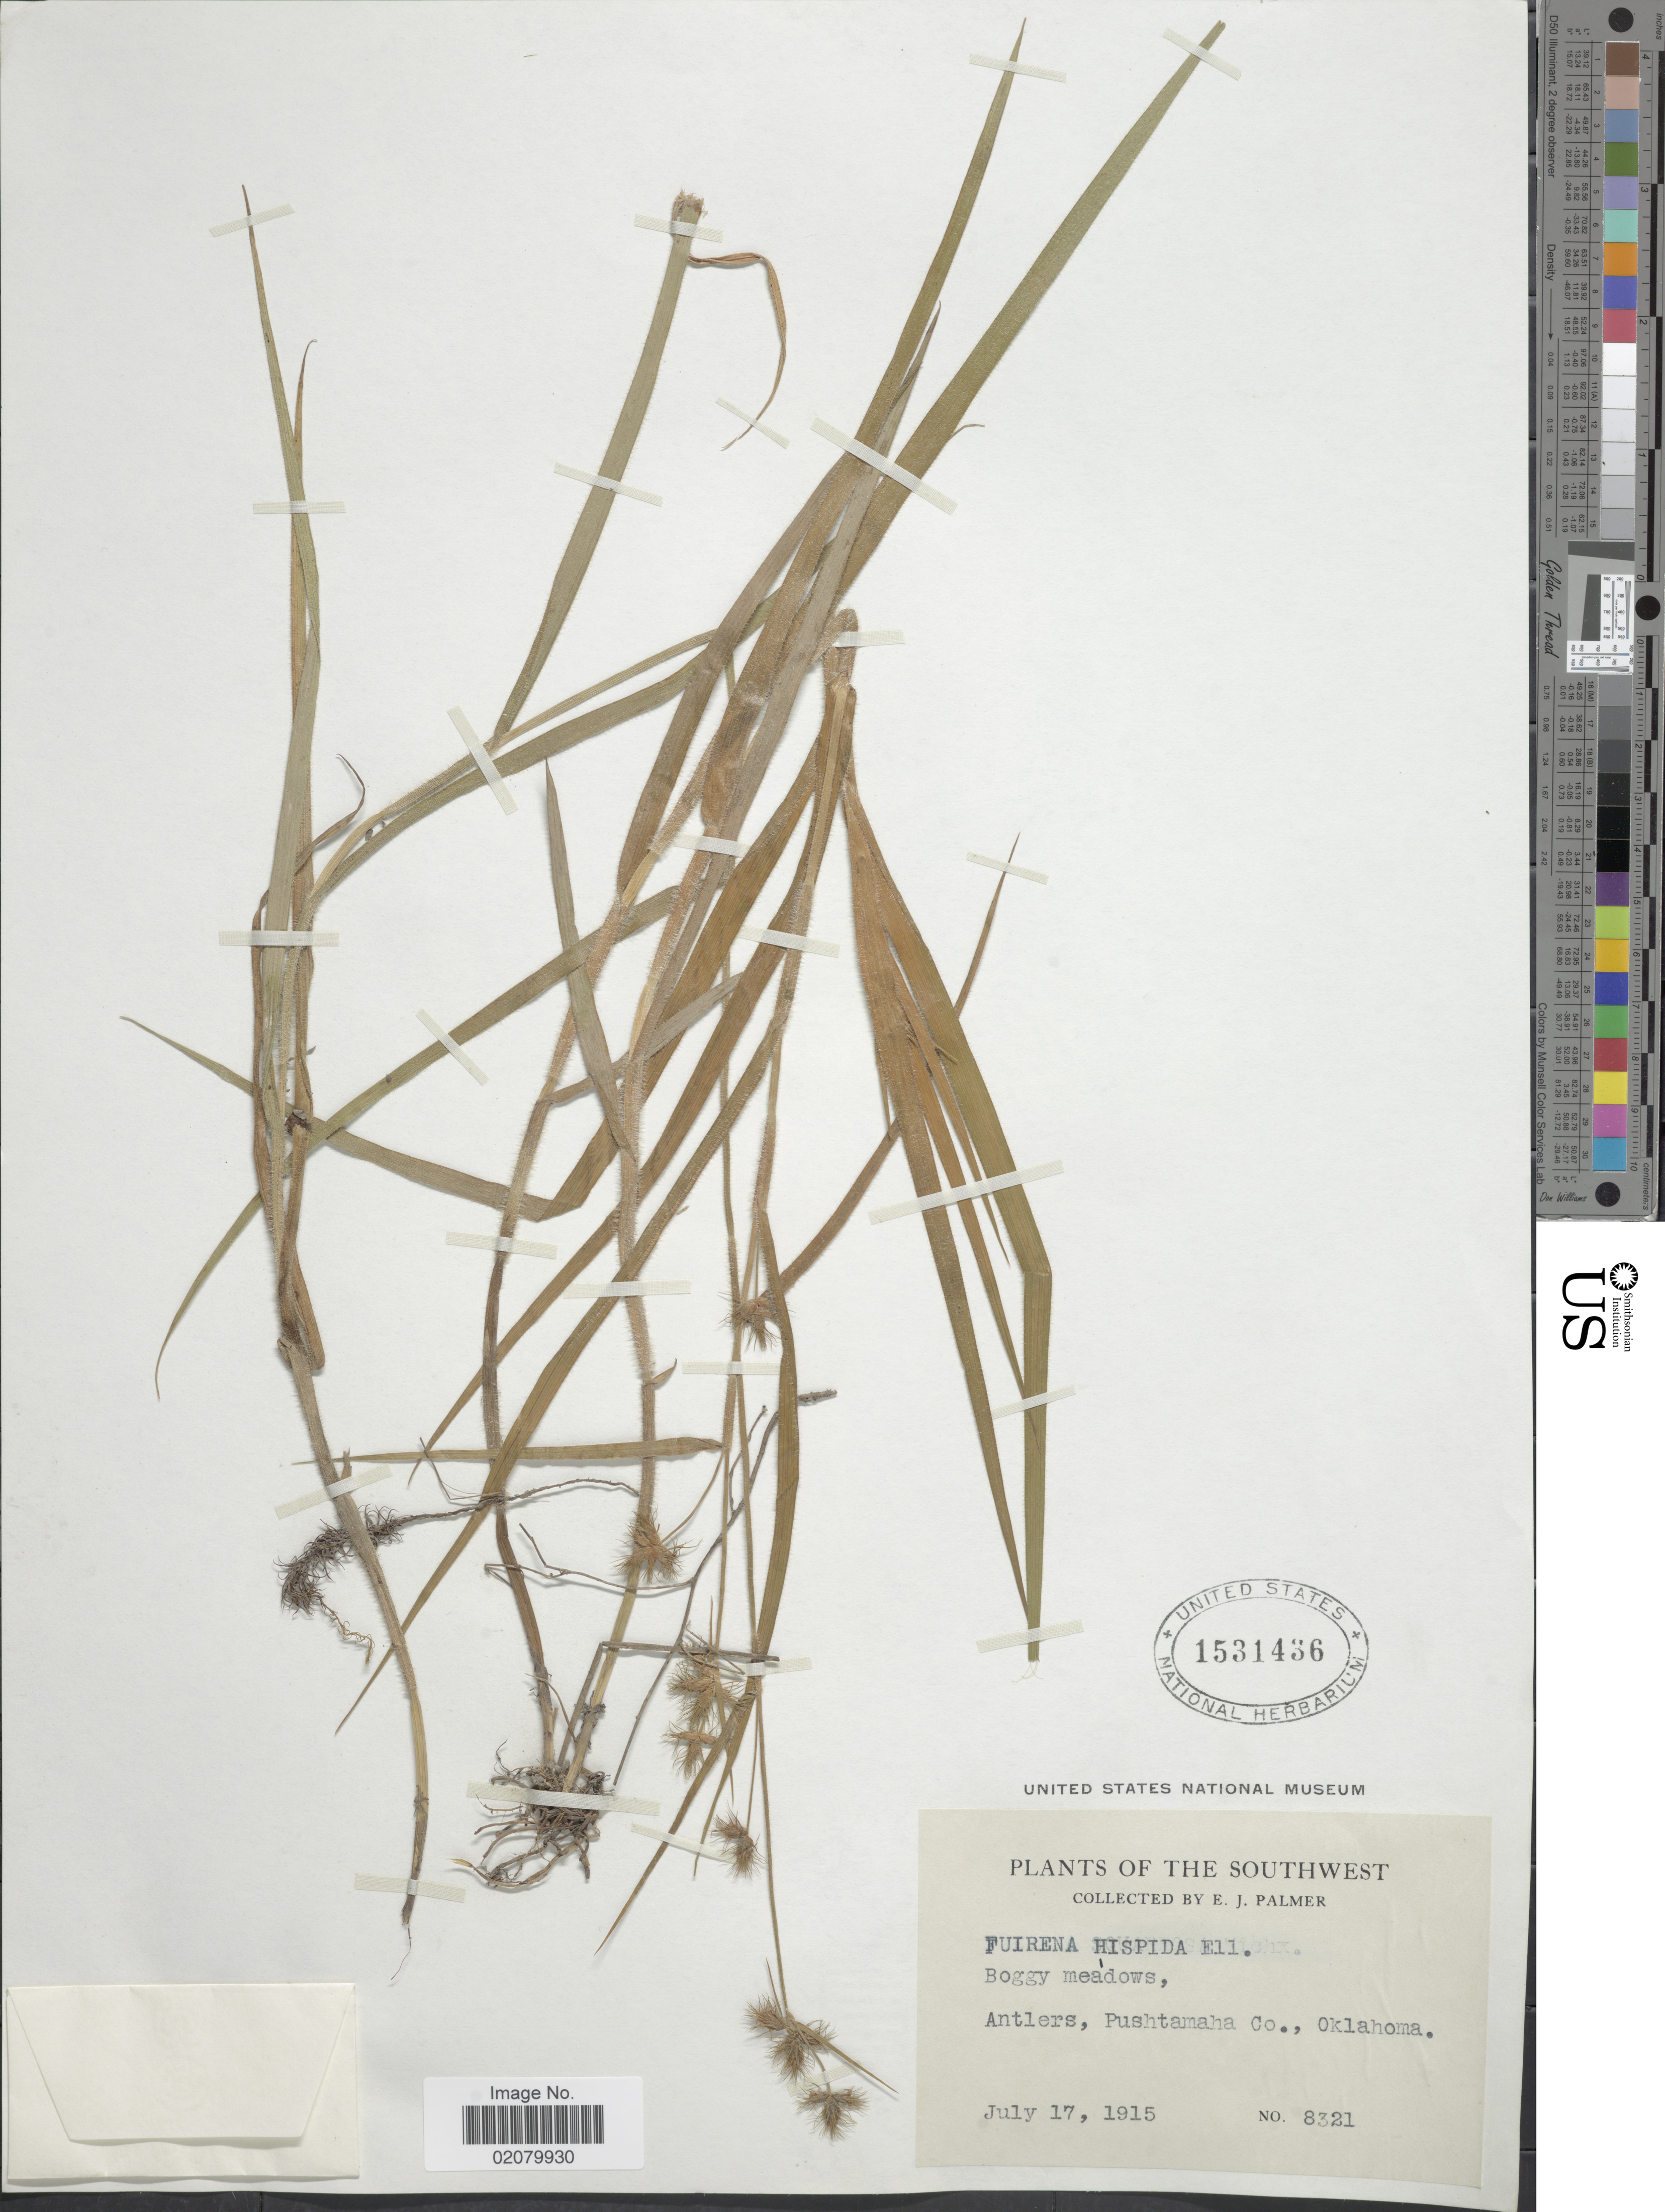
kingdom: Plantae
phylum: Tracheophyta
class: Liliopsida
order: Poales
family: Cyperaceae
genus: Fuirena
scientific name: Fuirena squarrosa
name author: Michx.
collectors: E. J. Palmer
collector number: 8321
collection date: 1915-07-17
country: United States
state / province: Oklahoma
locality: The Southwestm Antlers, Pushtamaha Co.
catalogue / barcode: US 1531436